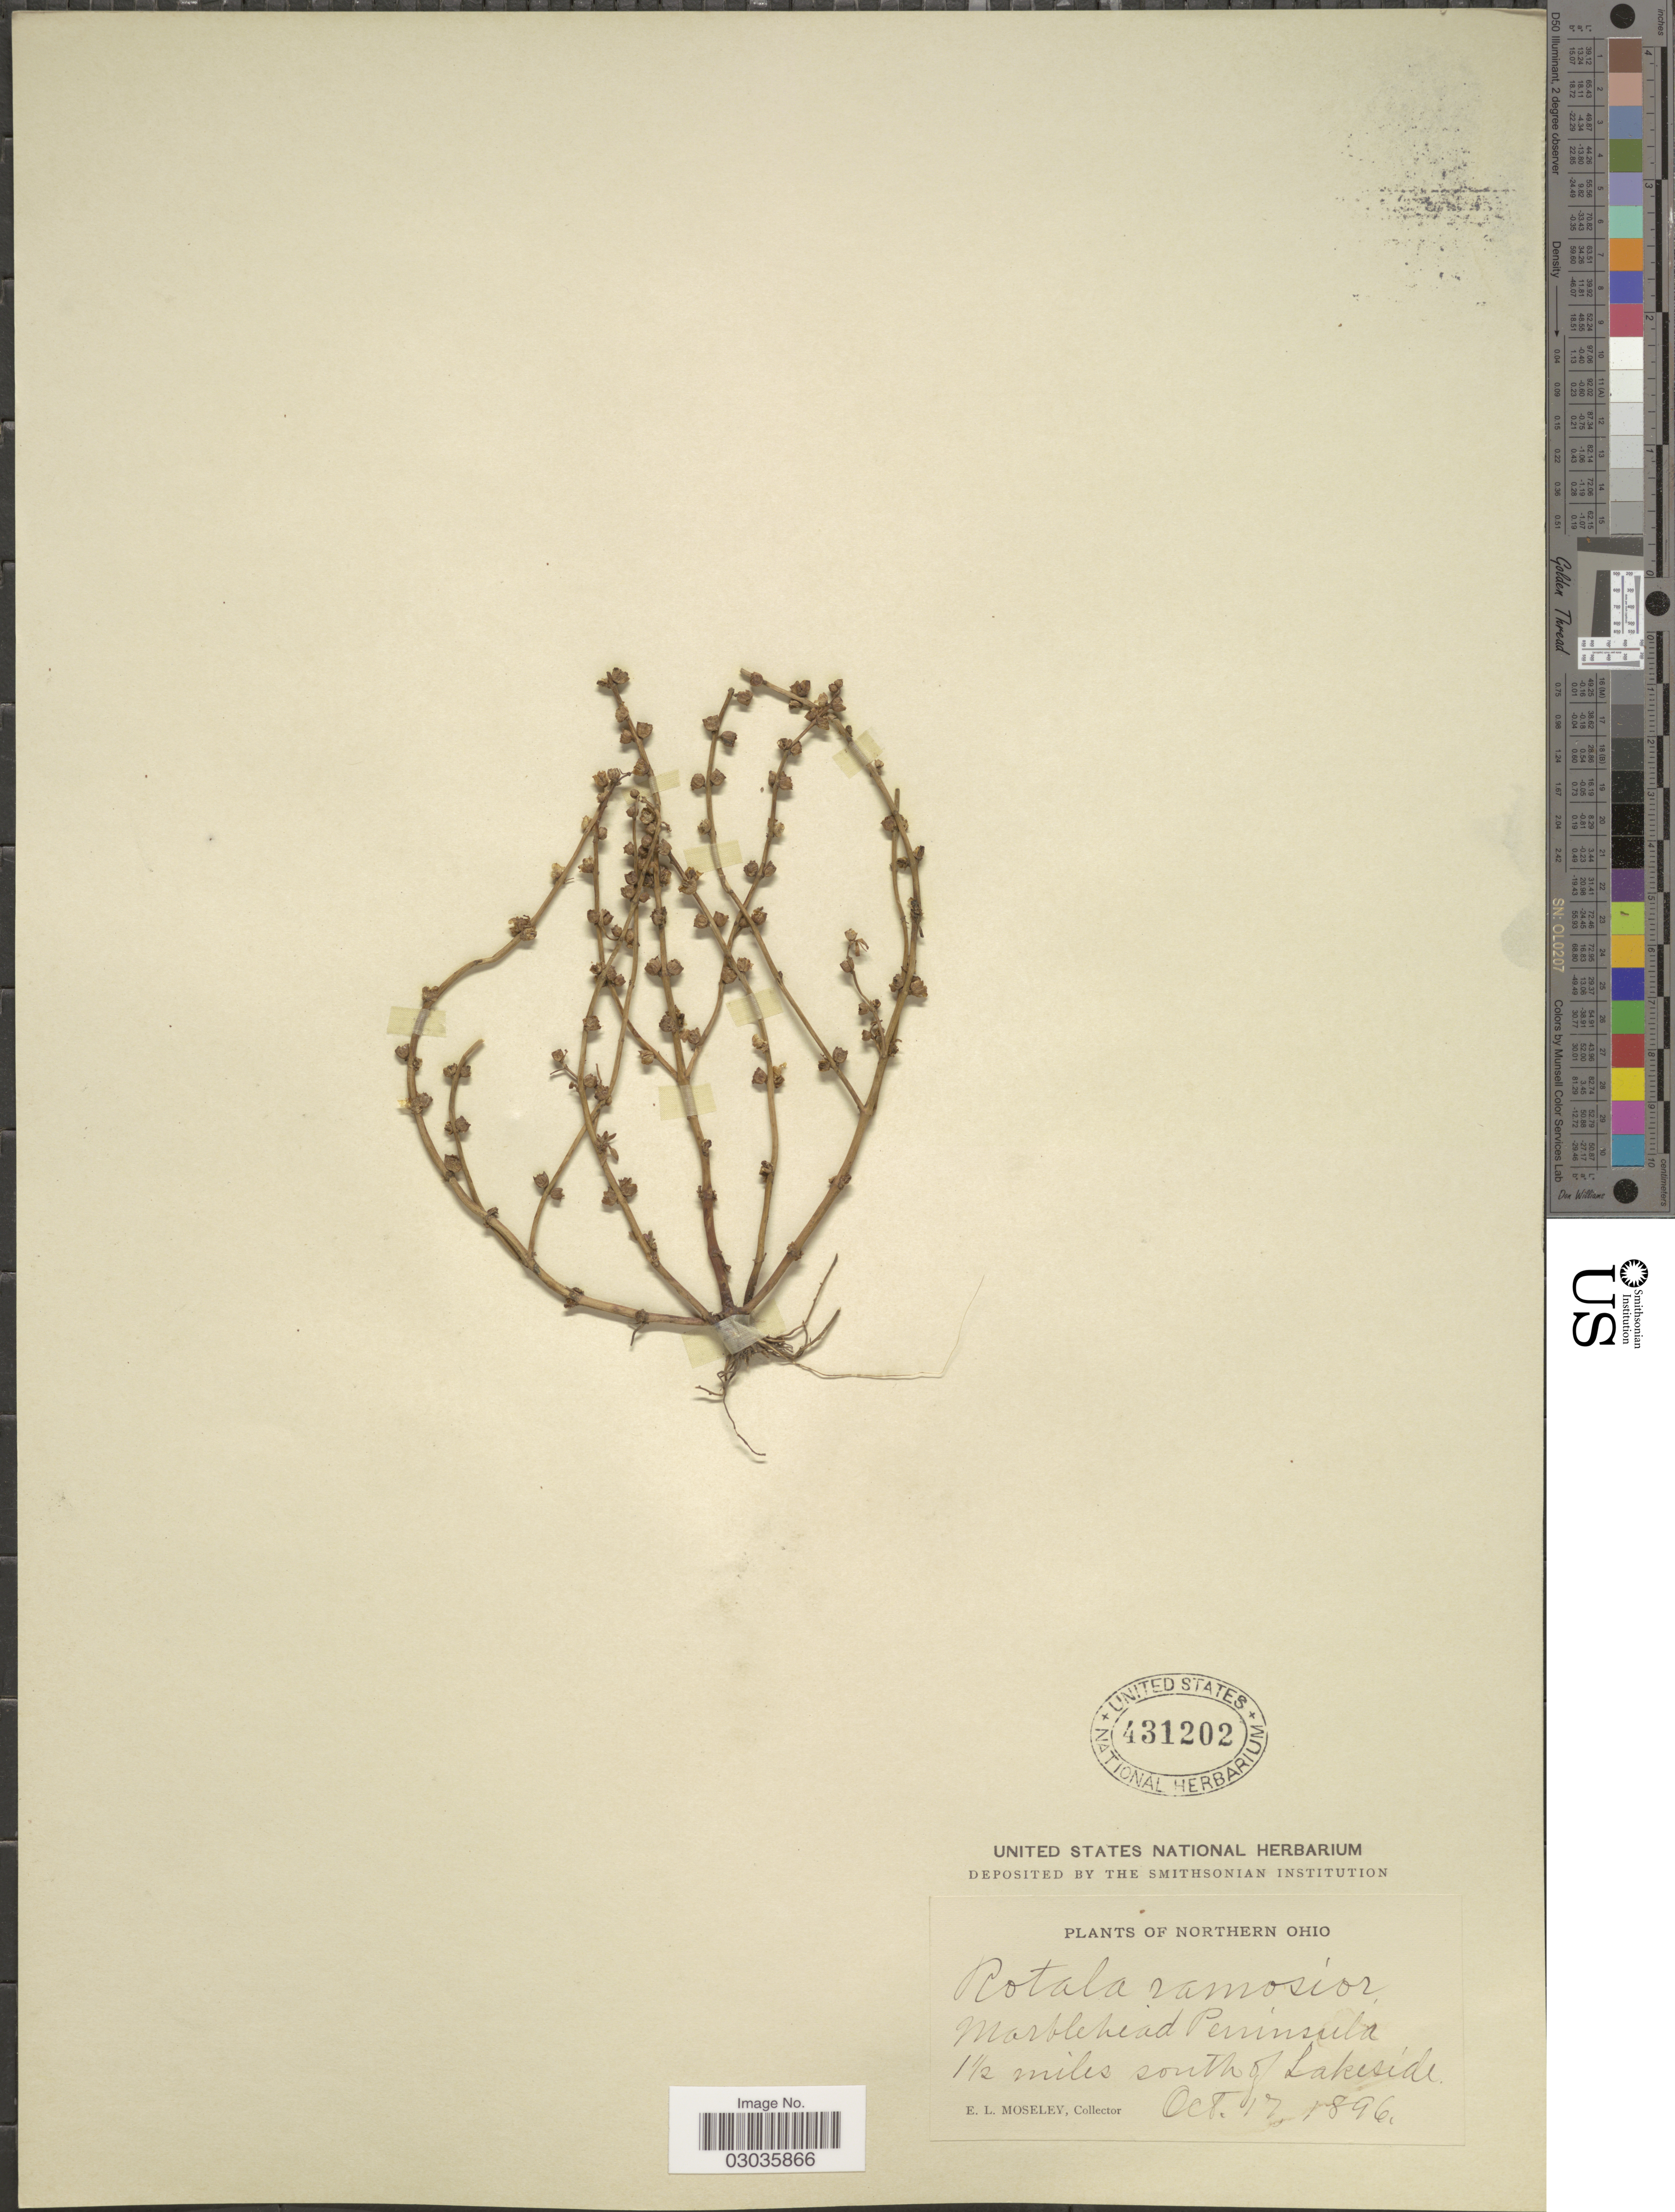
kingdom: Plantae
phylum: Tracheophyta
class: Magnoliopsida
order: Myrtales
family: Lythraceae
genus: Rotala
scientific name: Rotala ramosior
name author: (L.) Koehne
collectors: E. Moseley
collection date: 1896-10-17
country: United States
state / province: Ohio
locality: Northern Ohio. Marblehead Peninsula. 1½ miles south of Lakeside.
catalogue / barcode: US 431202